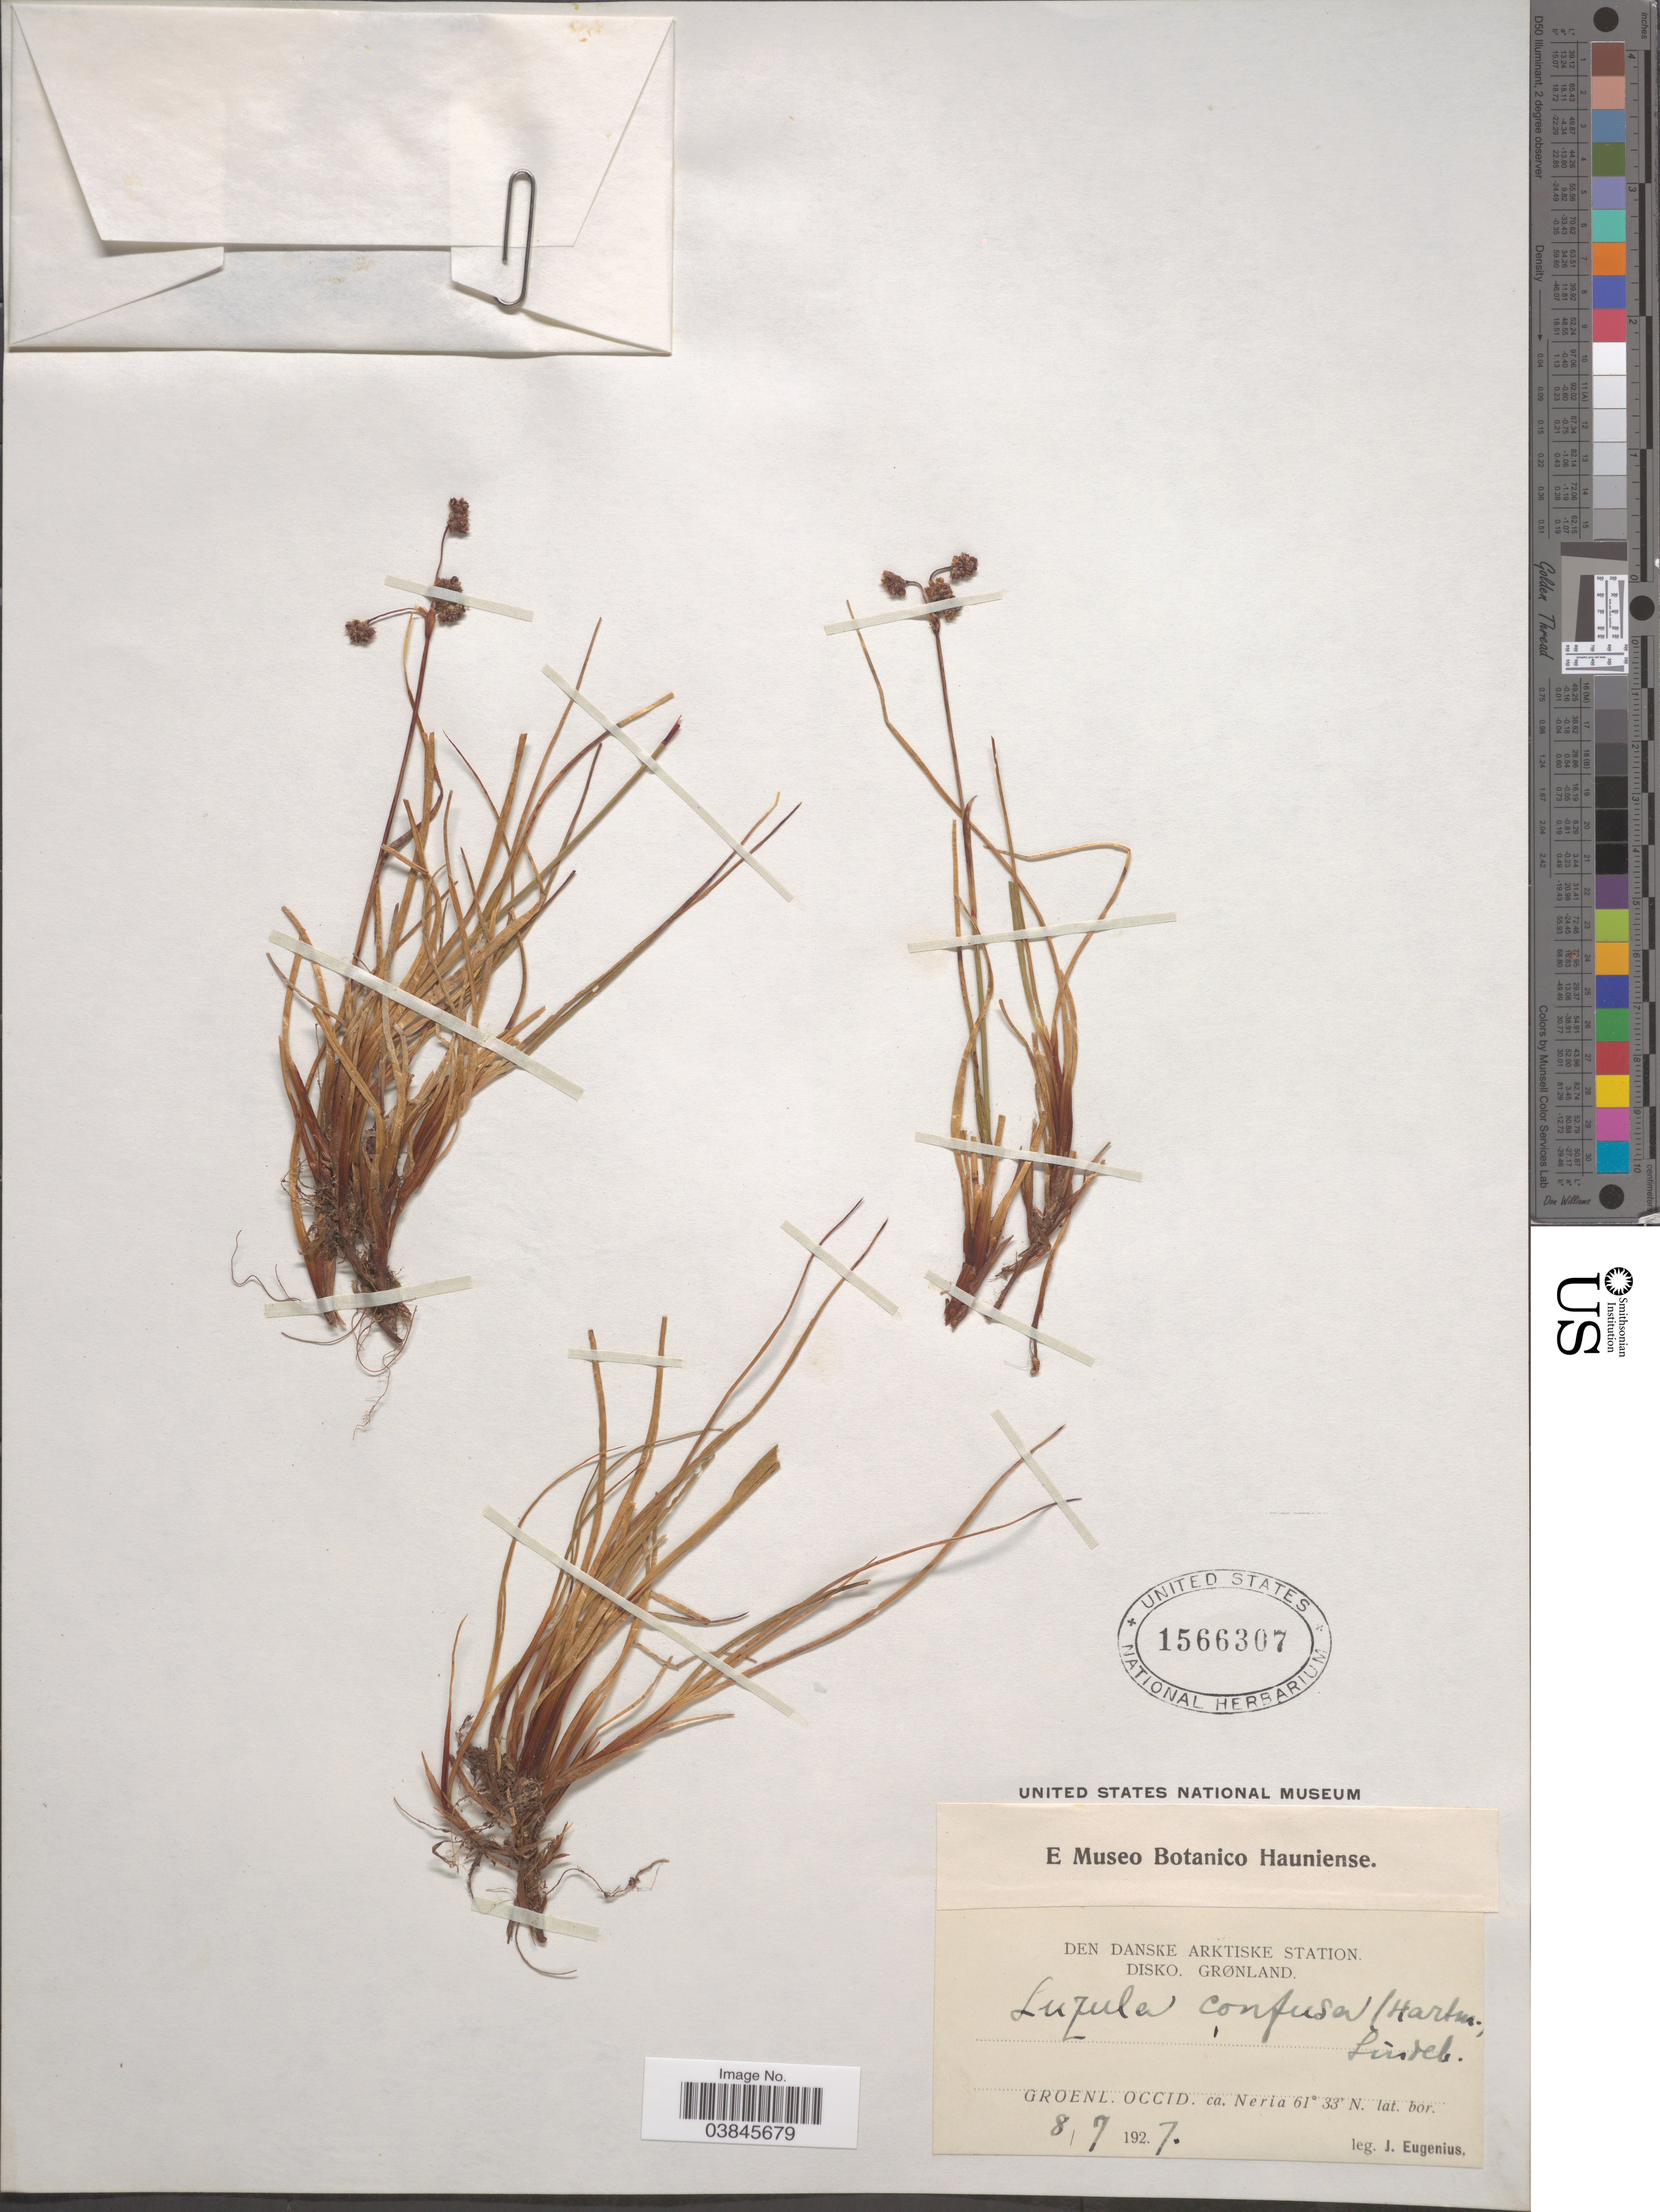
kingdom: Plantae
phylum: Tracheophyta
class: Liliopsida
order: Poales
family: Juncaceae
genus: Luzula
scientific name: Luzula confusa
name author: Lindeb.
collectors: J. Eugenius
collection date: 1927-07-08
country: Greenland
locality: Den Danske Arktiske Station. Disko. Grønland. Groenl. Occid. ca. Neria.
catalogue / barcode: US 1566307